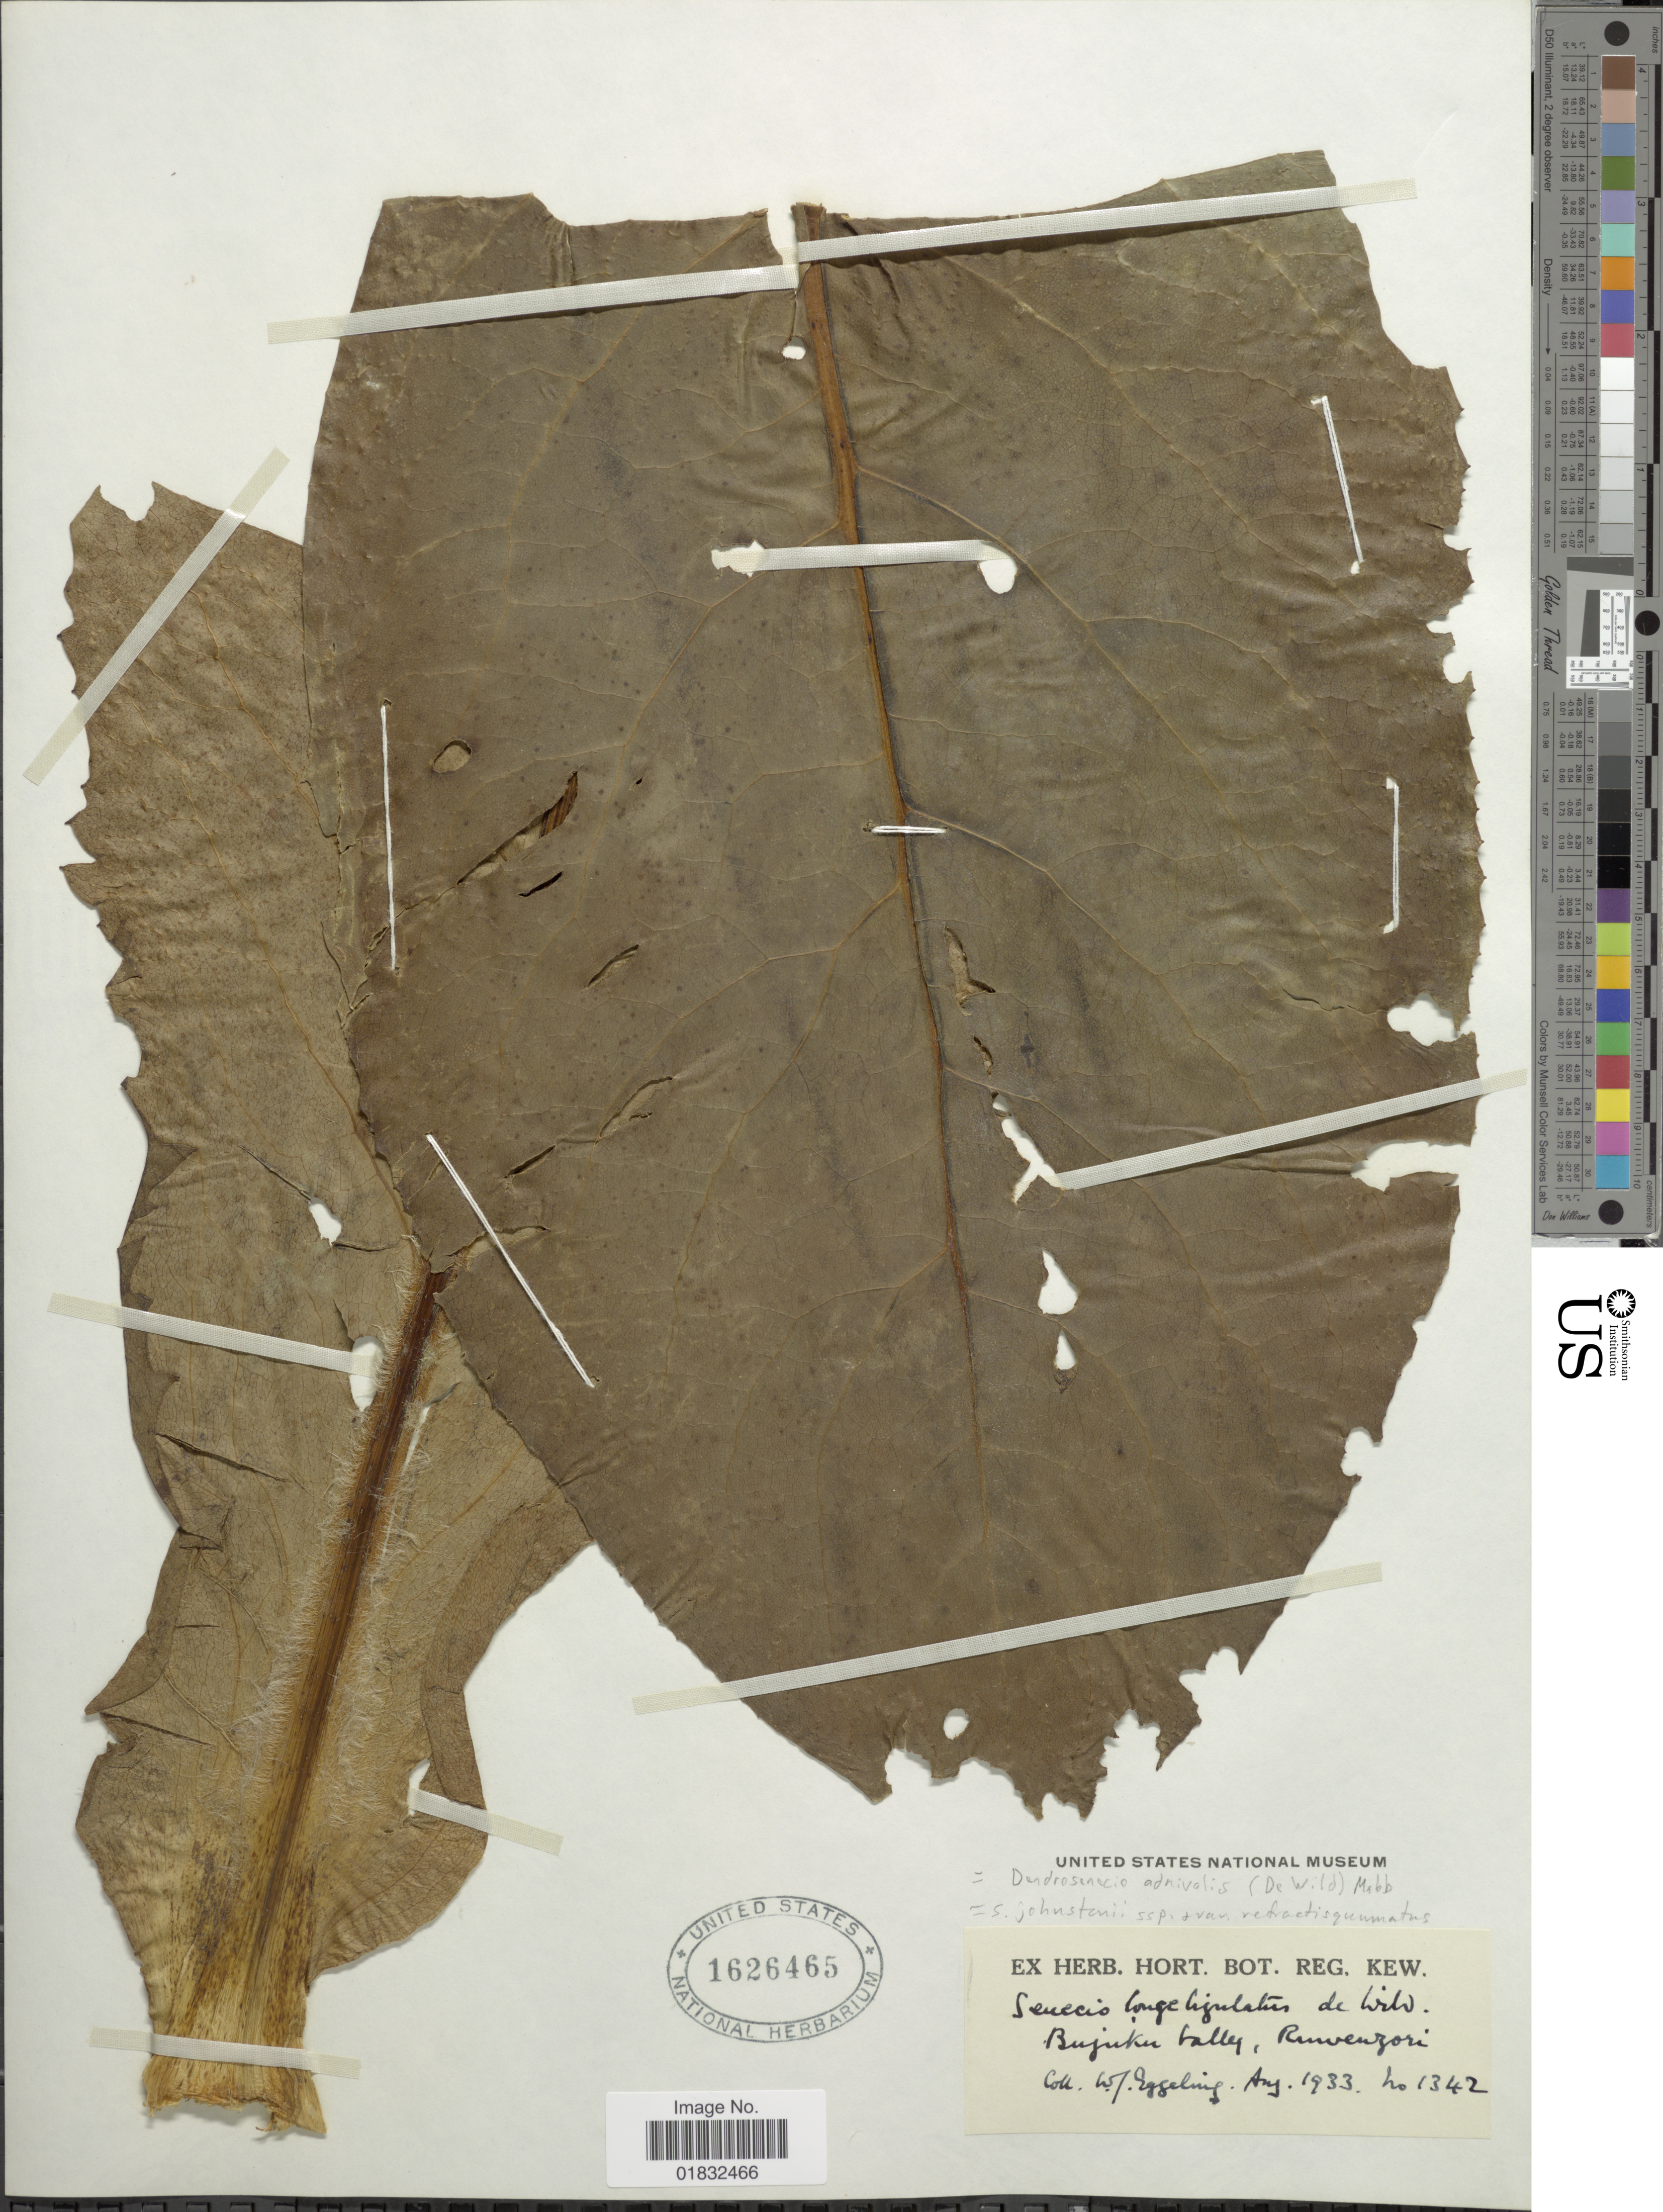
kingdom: Plantae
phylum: Tracheophyta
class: Magnoliopsida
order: Asterales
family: Asteraceae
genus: Dendrosenecio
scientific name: Dendrosenecio adnivalis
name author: (Stapf) E.B. Knox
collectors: W. Eggeling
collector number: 1342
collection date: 1933-08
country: Uganda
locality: Bujuku Valley, Ruwenzori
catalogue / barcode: US 1626465